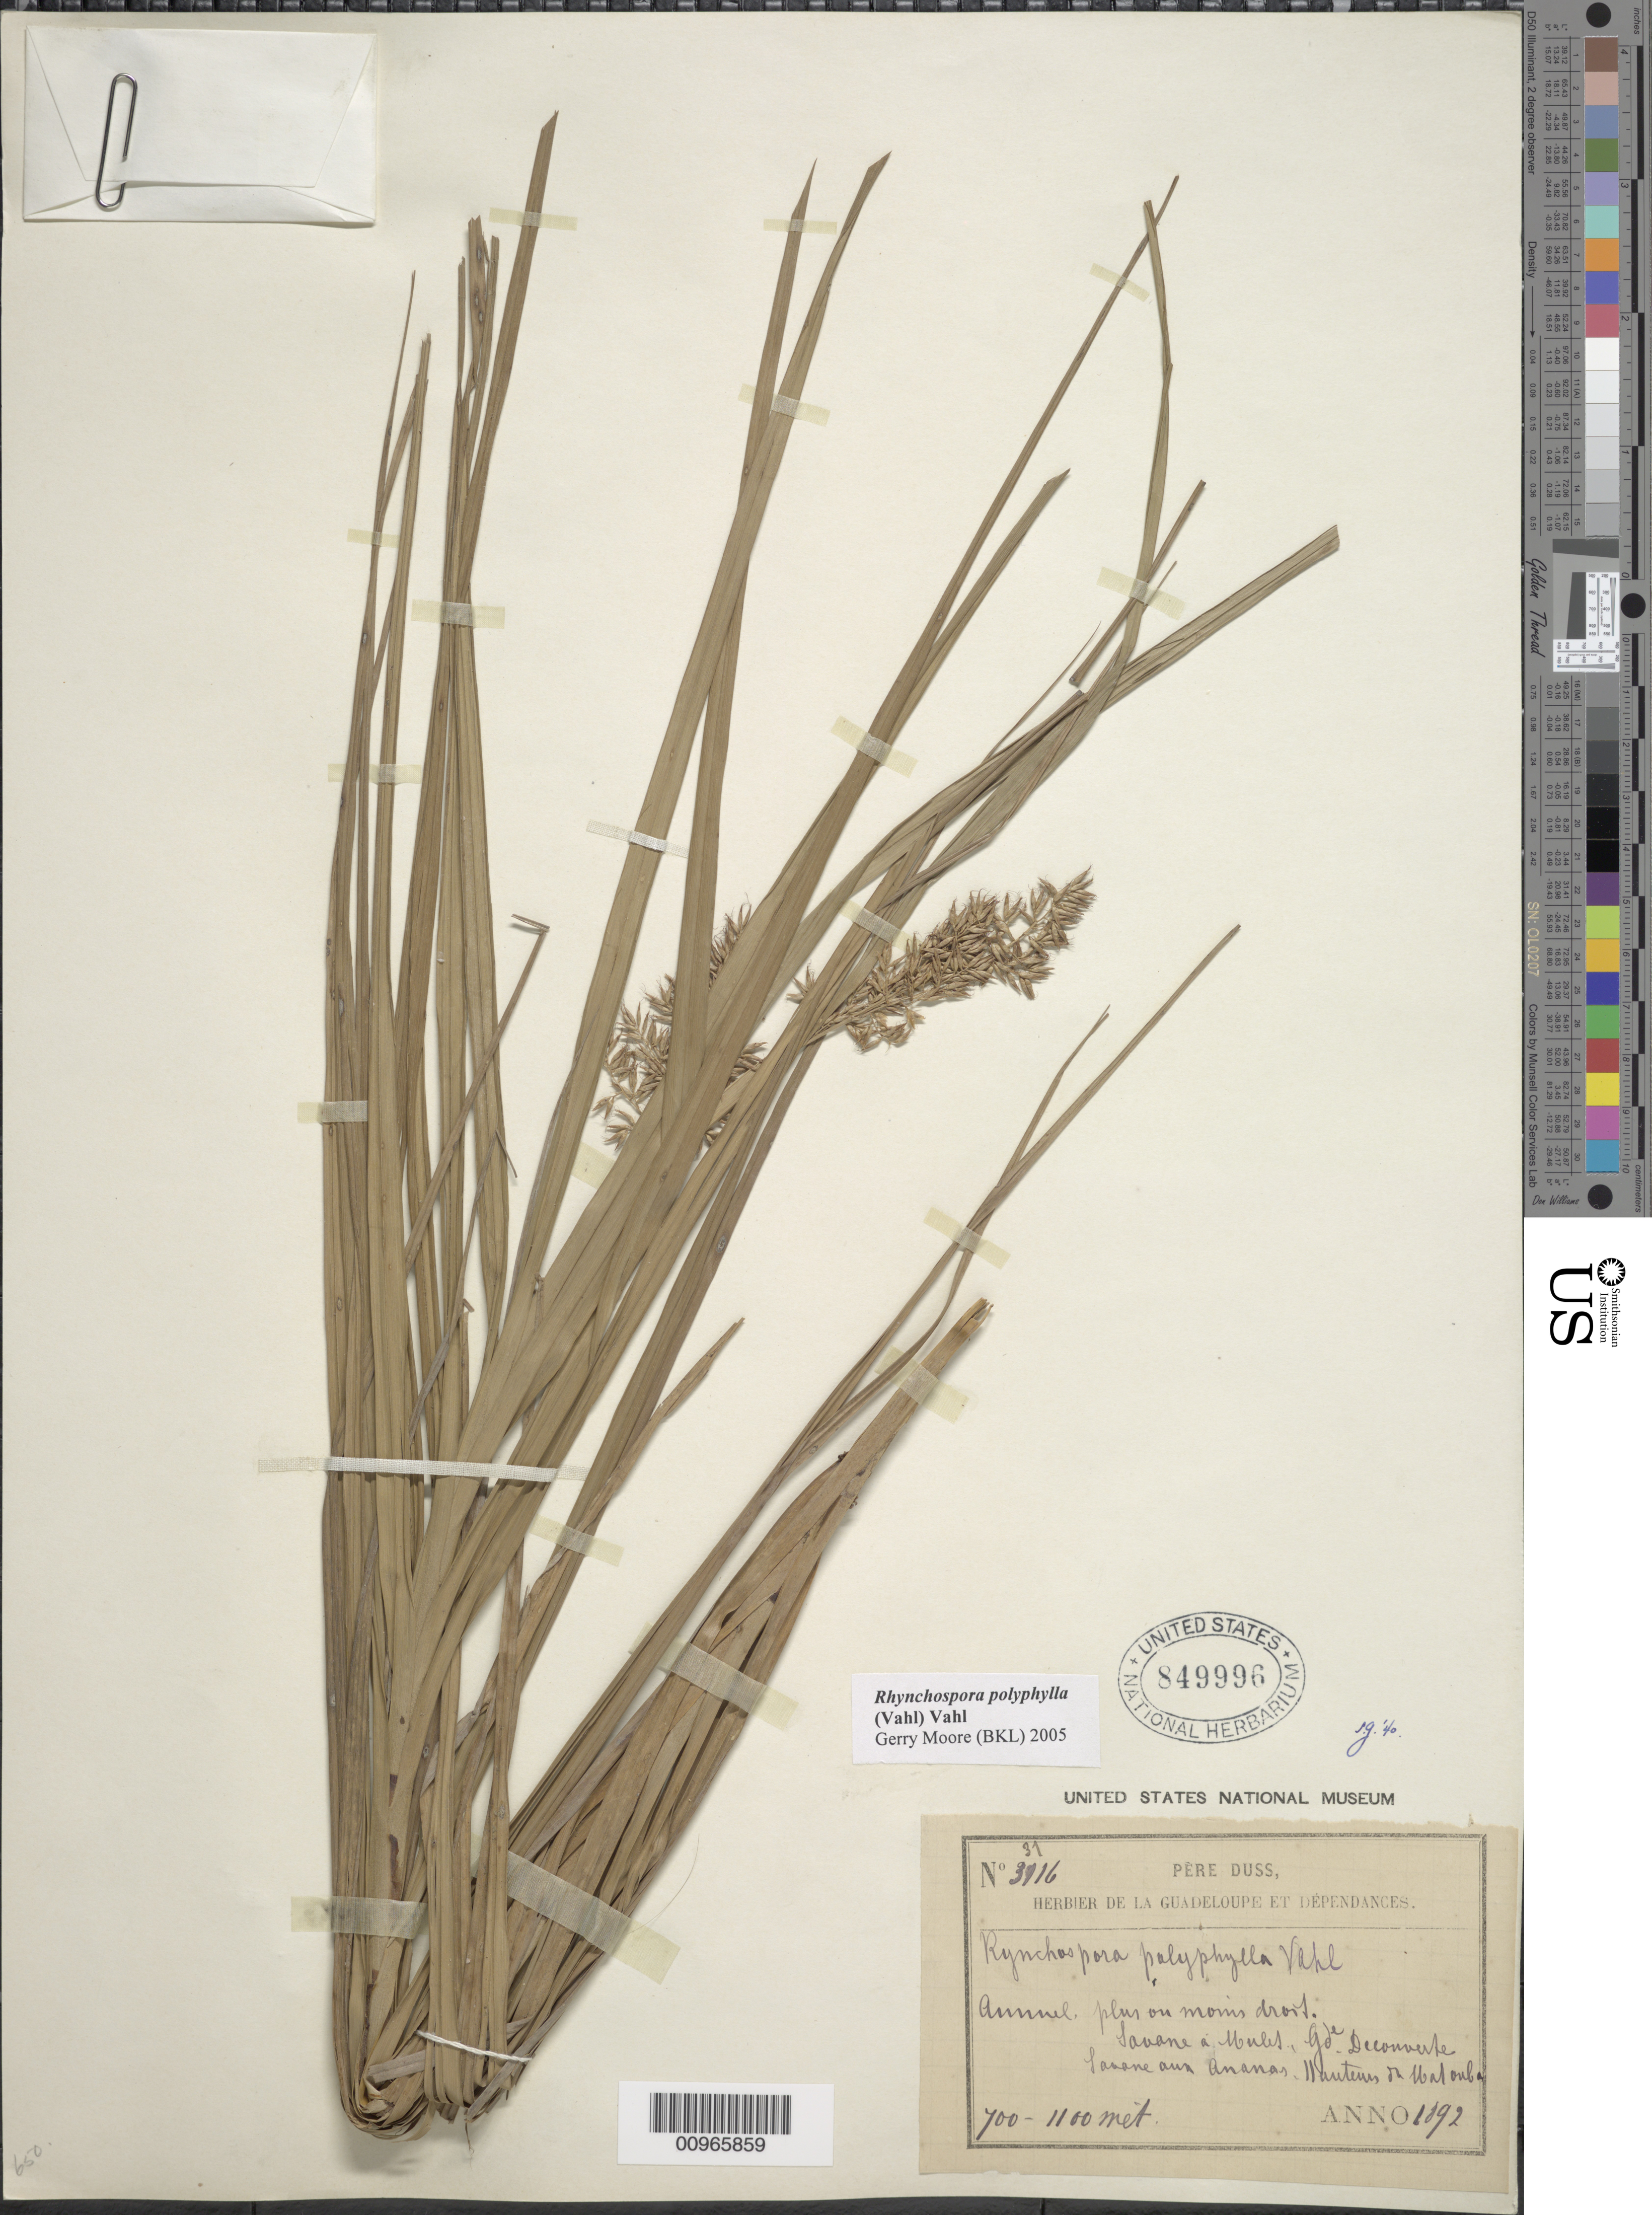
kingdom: Plantae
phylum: Tracheophyta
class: Liliopsida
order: Poales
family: Cyperaceae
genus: Rhynchospora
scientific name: Rhynchospora polyphylla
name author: (Vahl) Vahl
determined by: Moore, G.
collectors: Père Duss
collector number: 3716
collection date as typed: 1892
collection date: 1892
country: Guadeloupe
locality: "Savane à Moulet, Gde Deconverte, Savane aux Ananas, Hauteurs, ou Matouba"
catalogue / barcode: US 849996